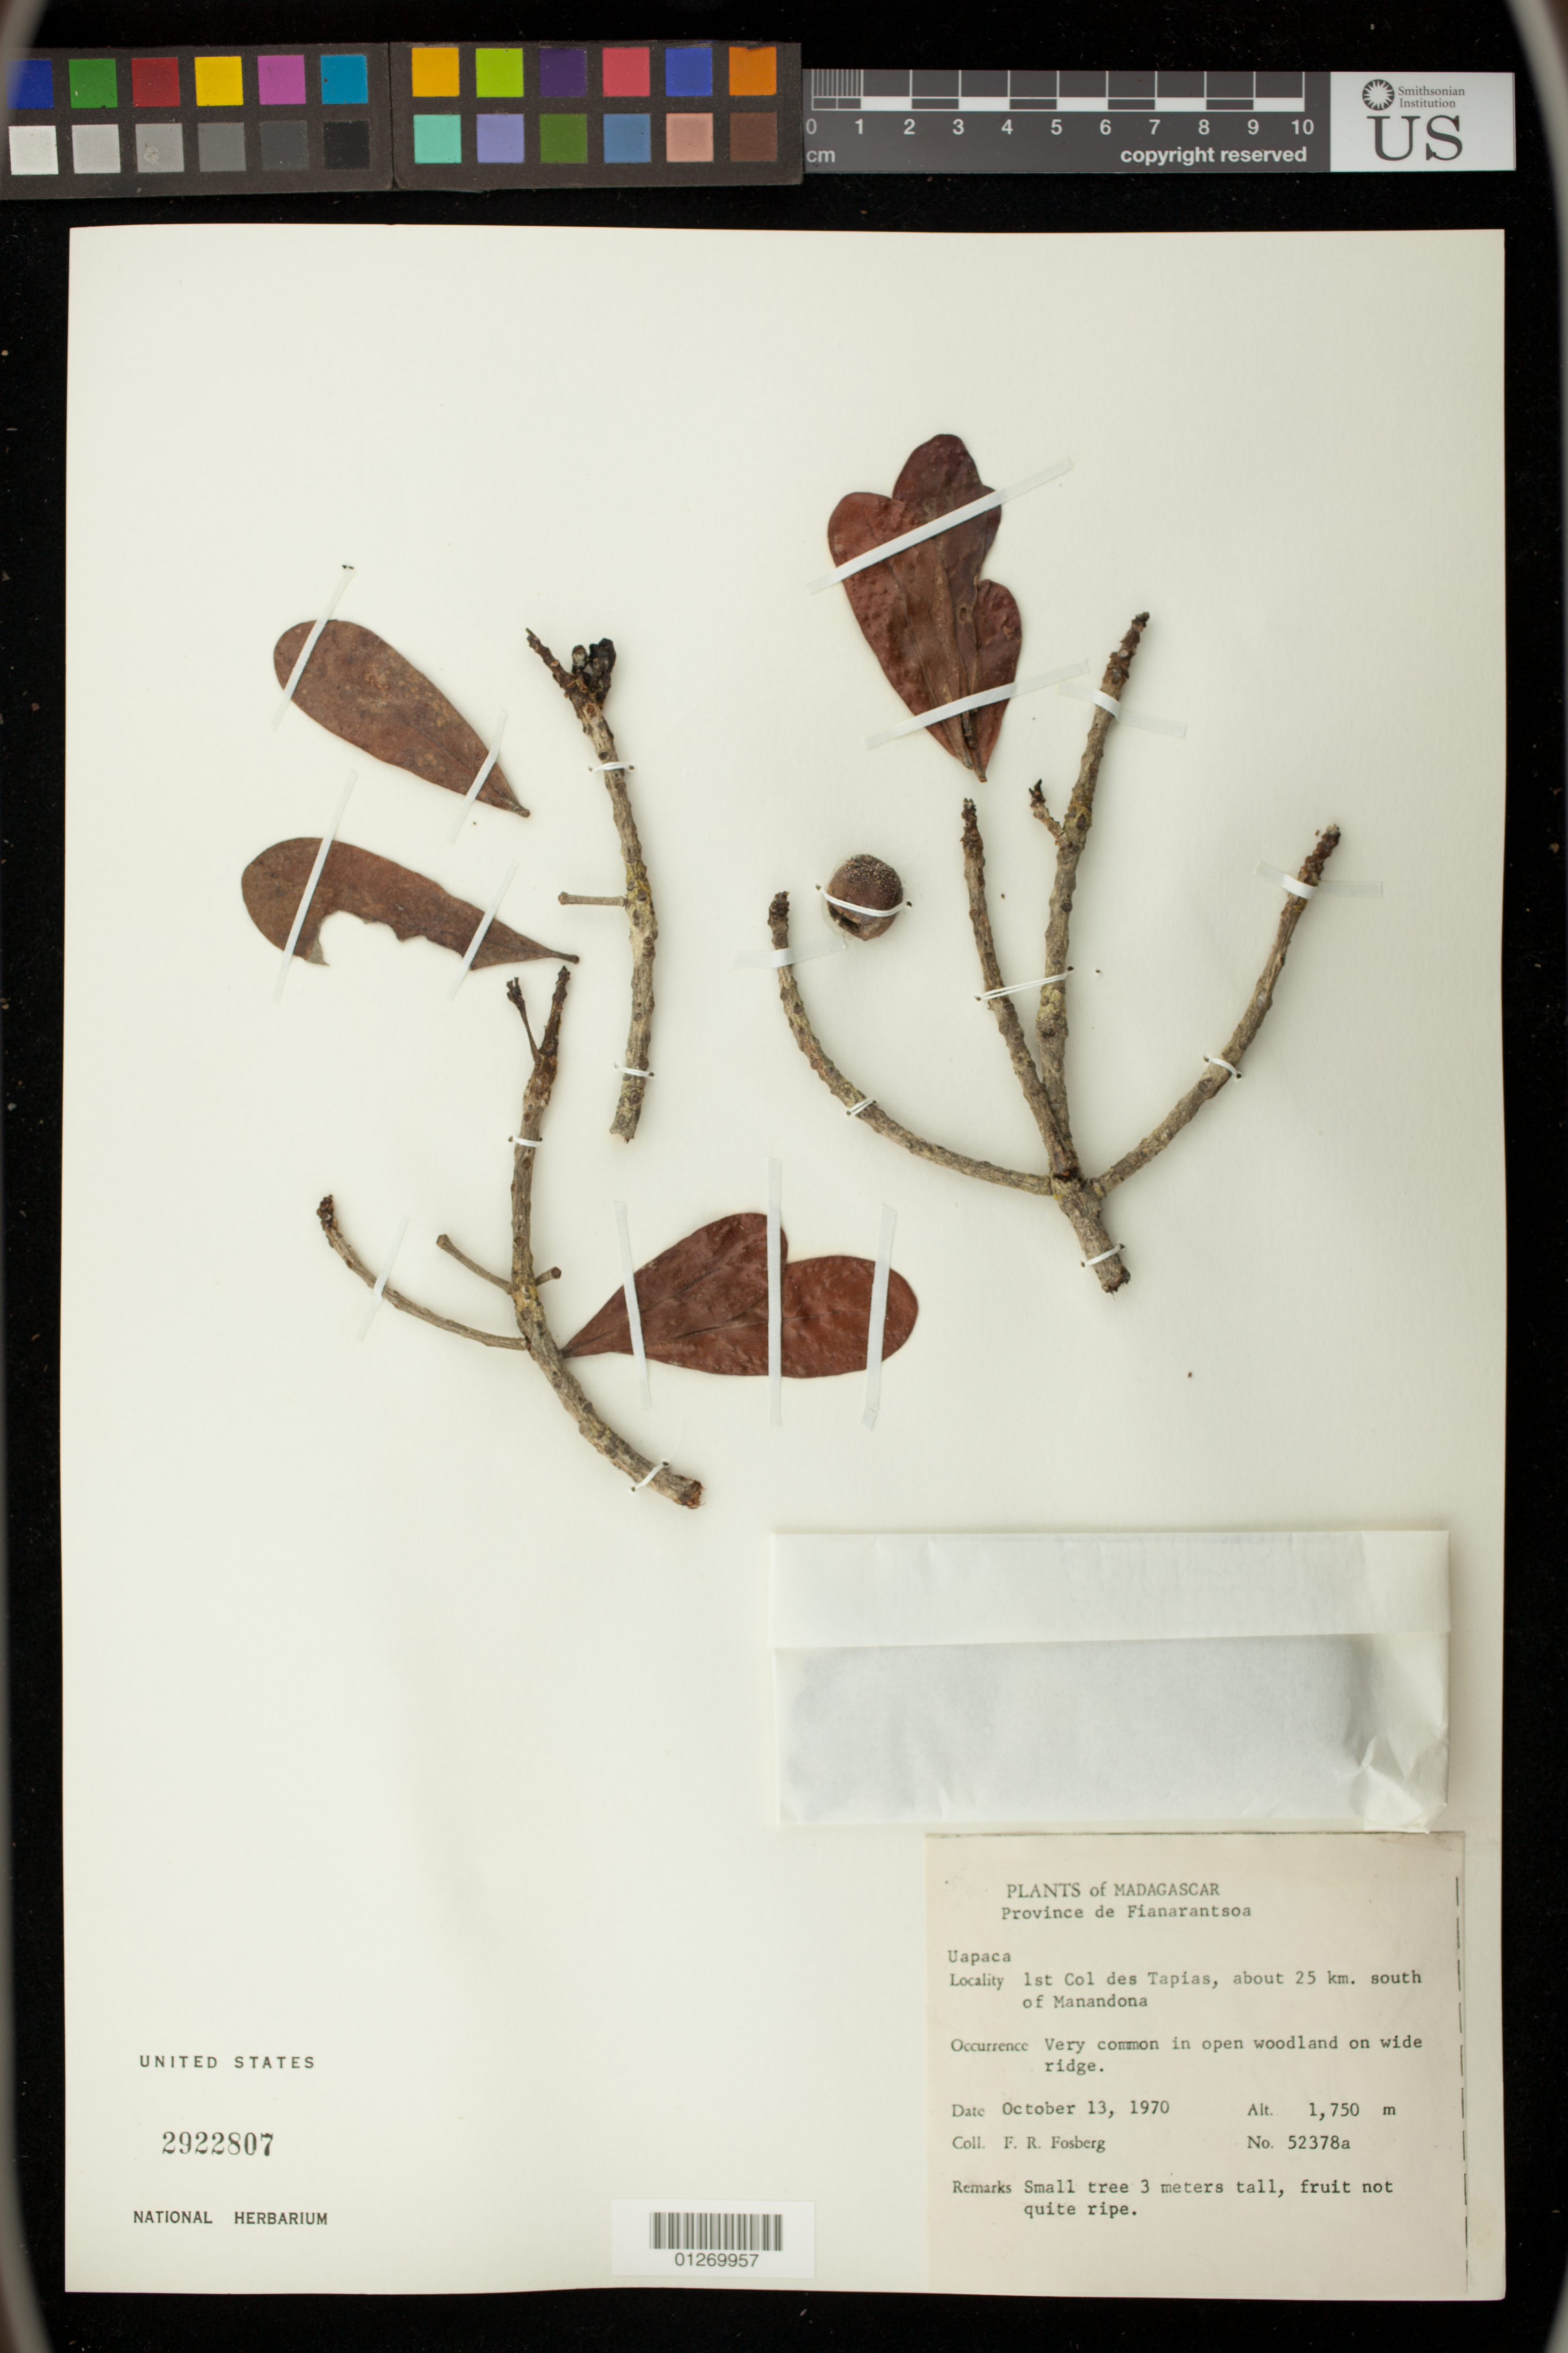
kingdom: Plantae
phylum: Tracheophyta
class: Magnoliopsida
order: Malpighiales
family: Phyllanthaceae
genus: Uapaca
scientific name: Uapaca sp.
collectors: F. R. Fosberg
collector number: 52378a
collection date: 1970-10-13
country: Madagascar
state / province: Amoron'i Mania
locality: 1st Col des Tapias, about 25 km. south of Manandona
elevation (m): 1750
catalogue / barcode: US 2922807